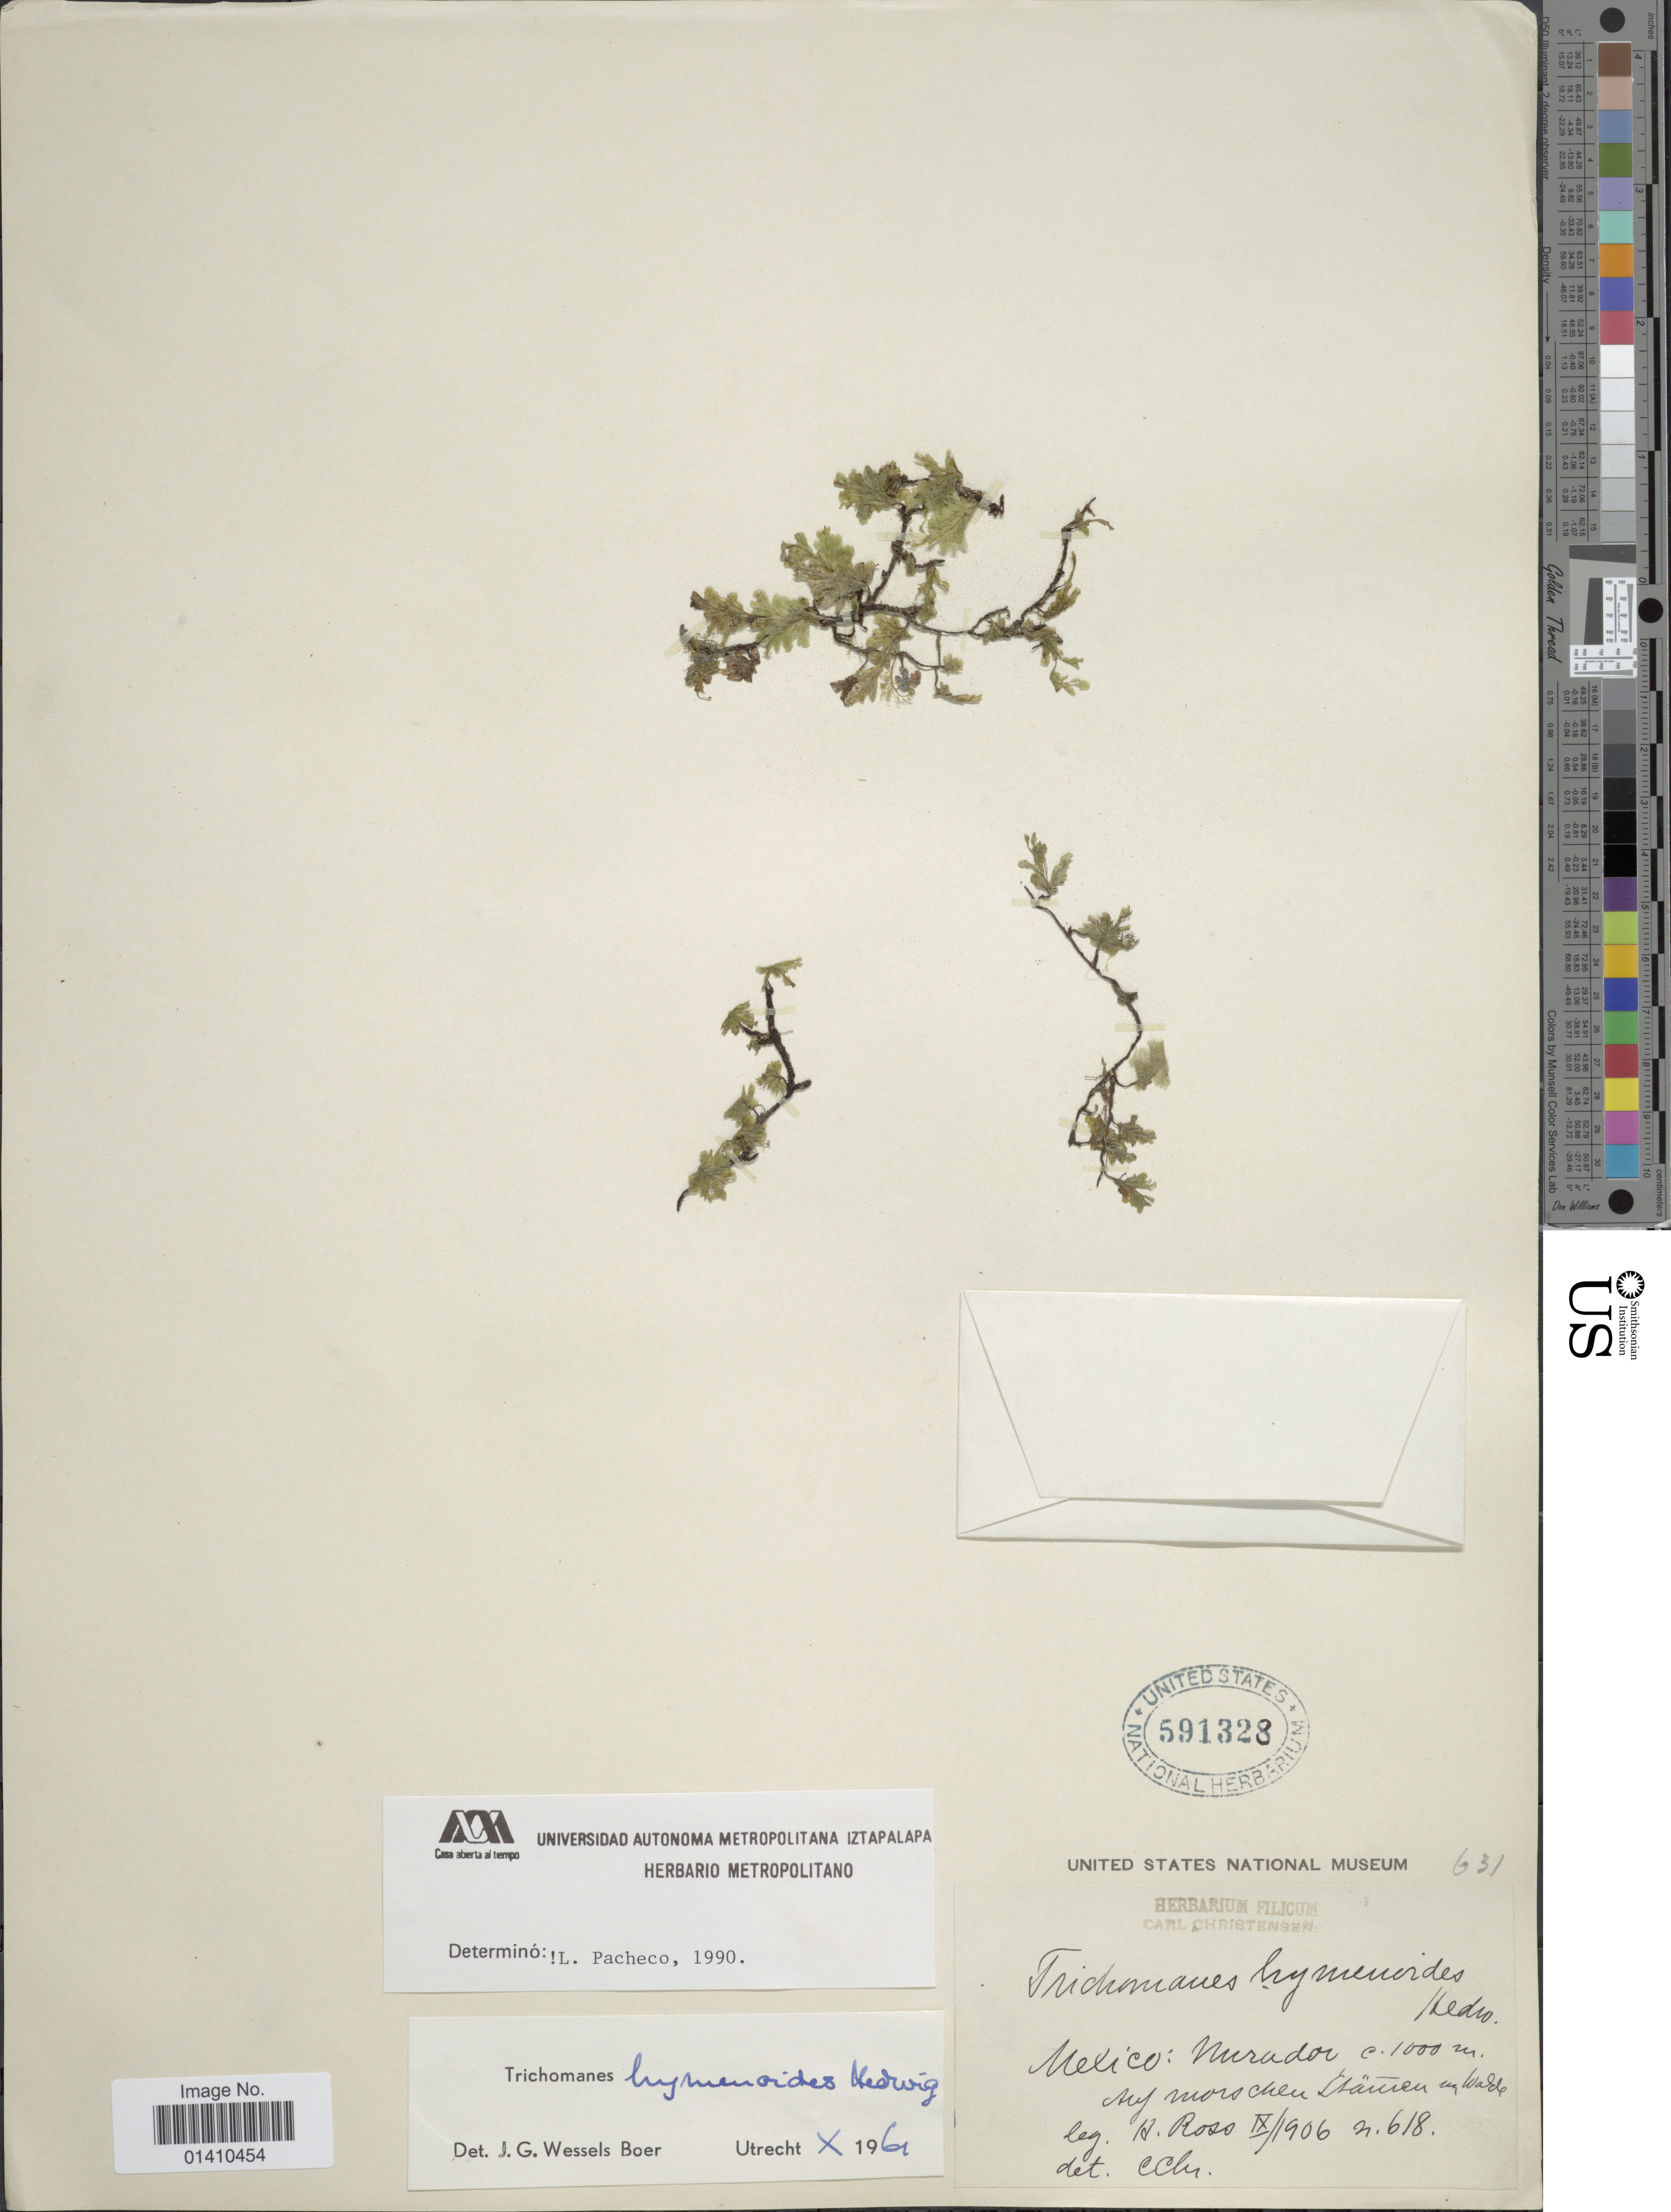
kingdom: Plantae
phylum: Tracheophyta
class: Polypodiopsida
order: Hymenophyllales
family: Hymenophyllaceae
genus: Didymoglossum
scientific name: Didymoglossum hymenoides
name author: (Hedw.) Copel.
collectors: H. Ross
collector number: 2618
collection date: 1906-09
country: Mexico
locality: Mirador auf morschen Stamen en Walde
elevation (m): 1000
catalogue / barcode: US 591328